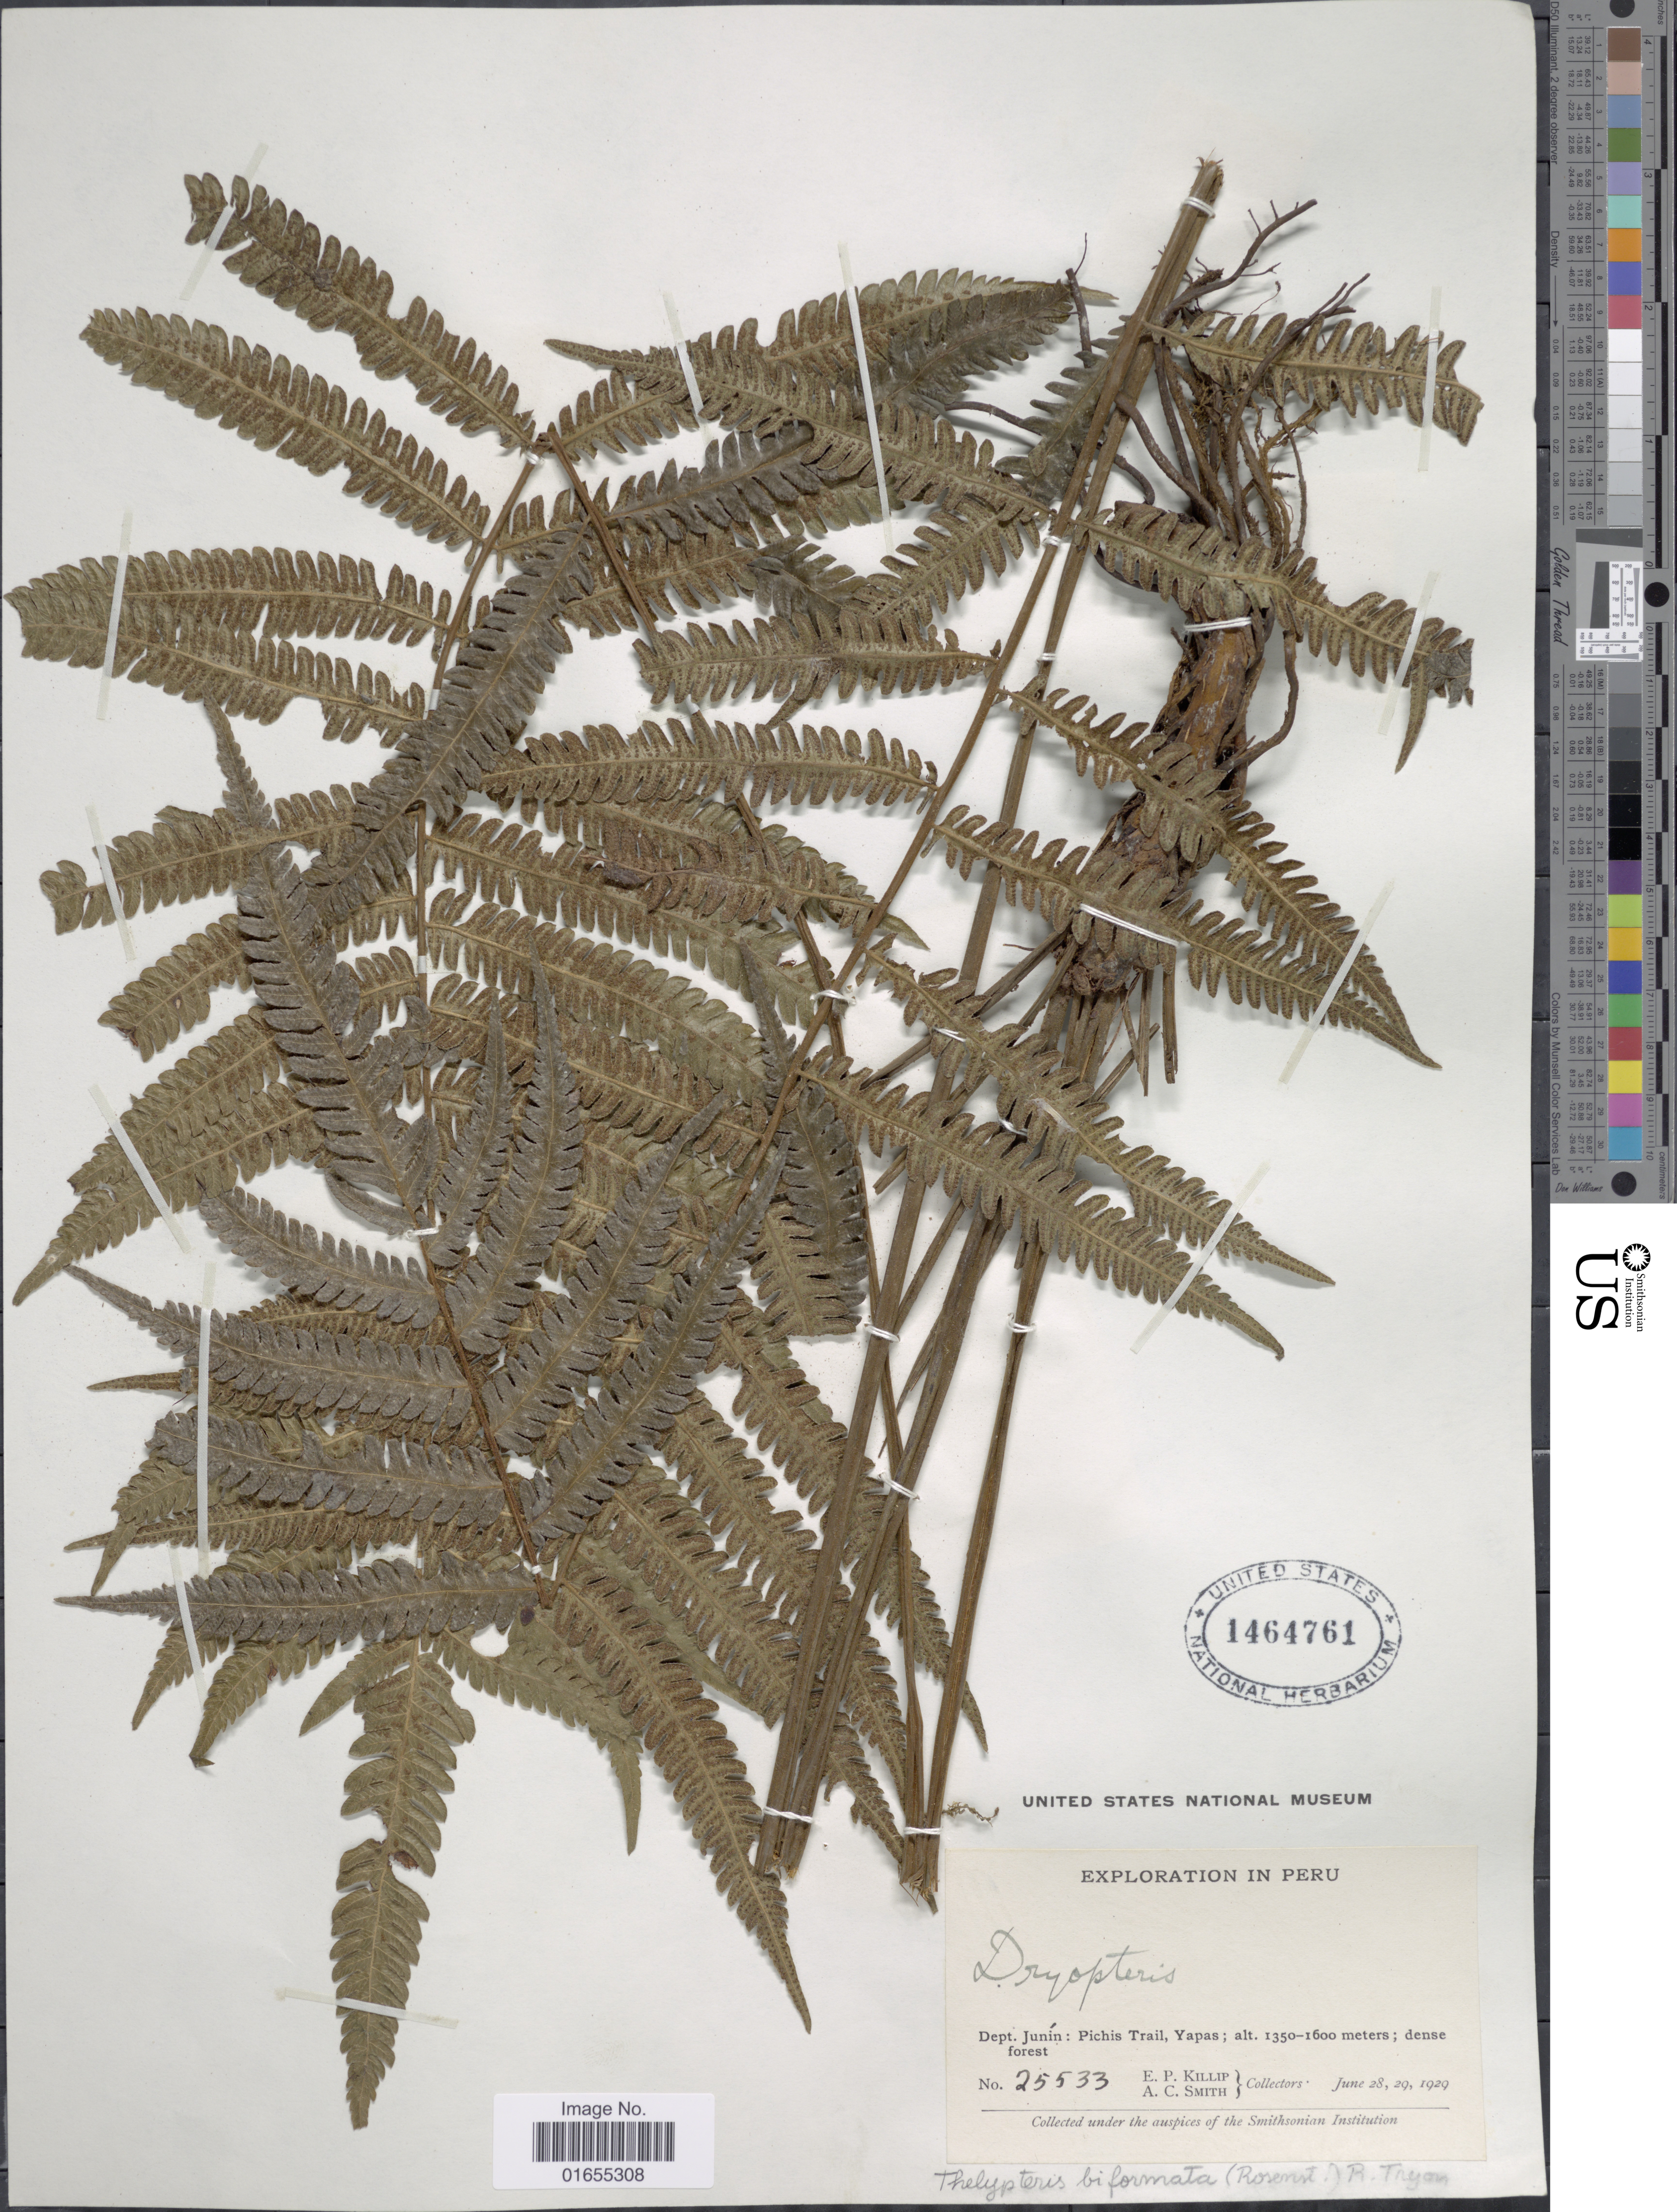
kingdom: Plantae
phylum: Tracheophyta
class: Polypodiopsida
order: Polypodiales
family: Thelypteridaceae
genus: Goniopteris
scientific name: Goniopteris biformata (Rosenst.) comb. nov., ined 2015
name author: (Rosenst.)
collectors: E. P. Killip & A. C. Smith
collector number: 25533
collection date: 1929-06-28/1929-06-29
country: Peru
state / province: Junín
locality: Pichis Trail, Yapas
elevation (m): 1350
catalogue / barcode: US 1464761